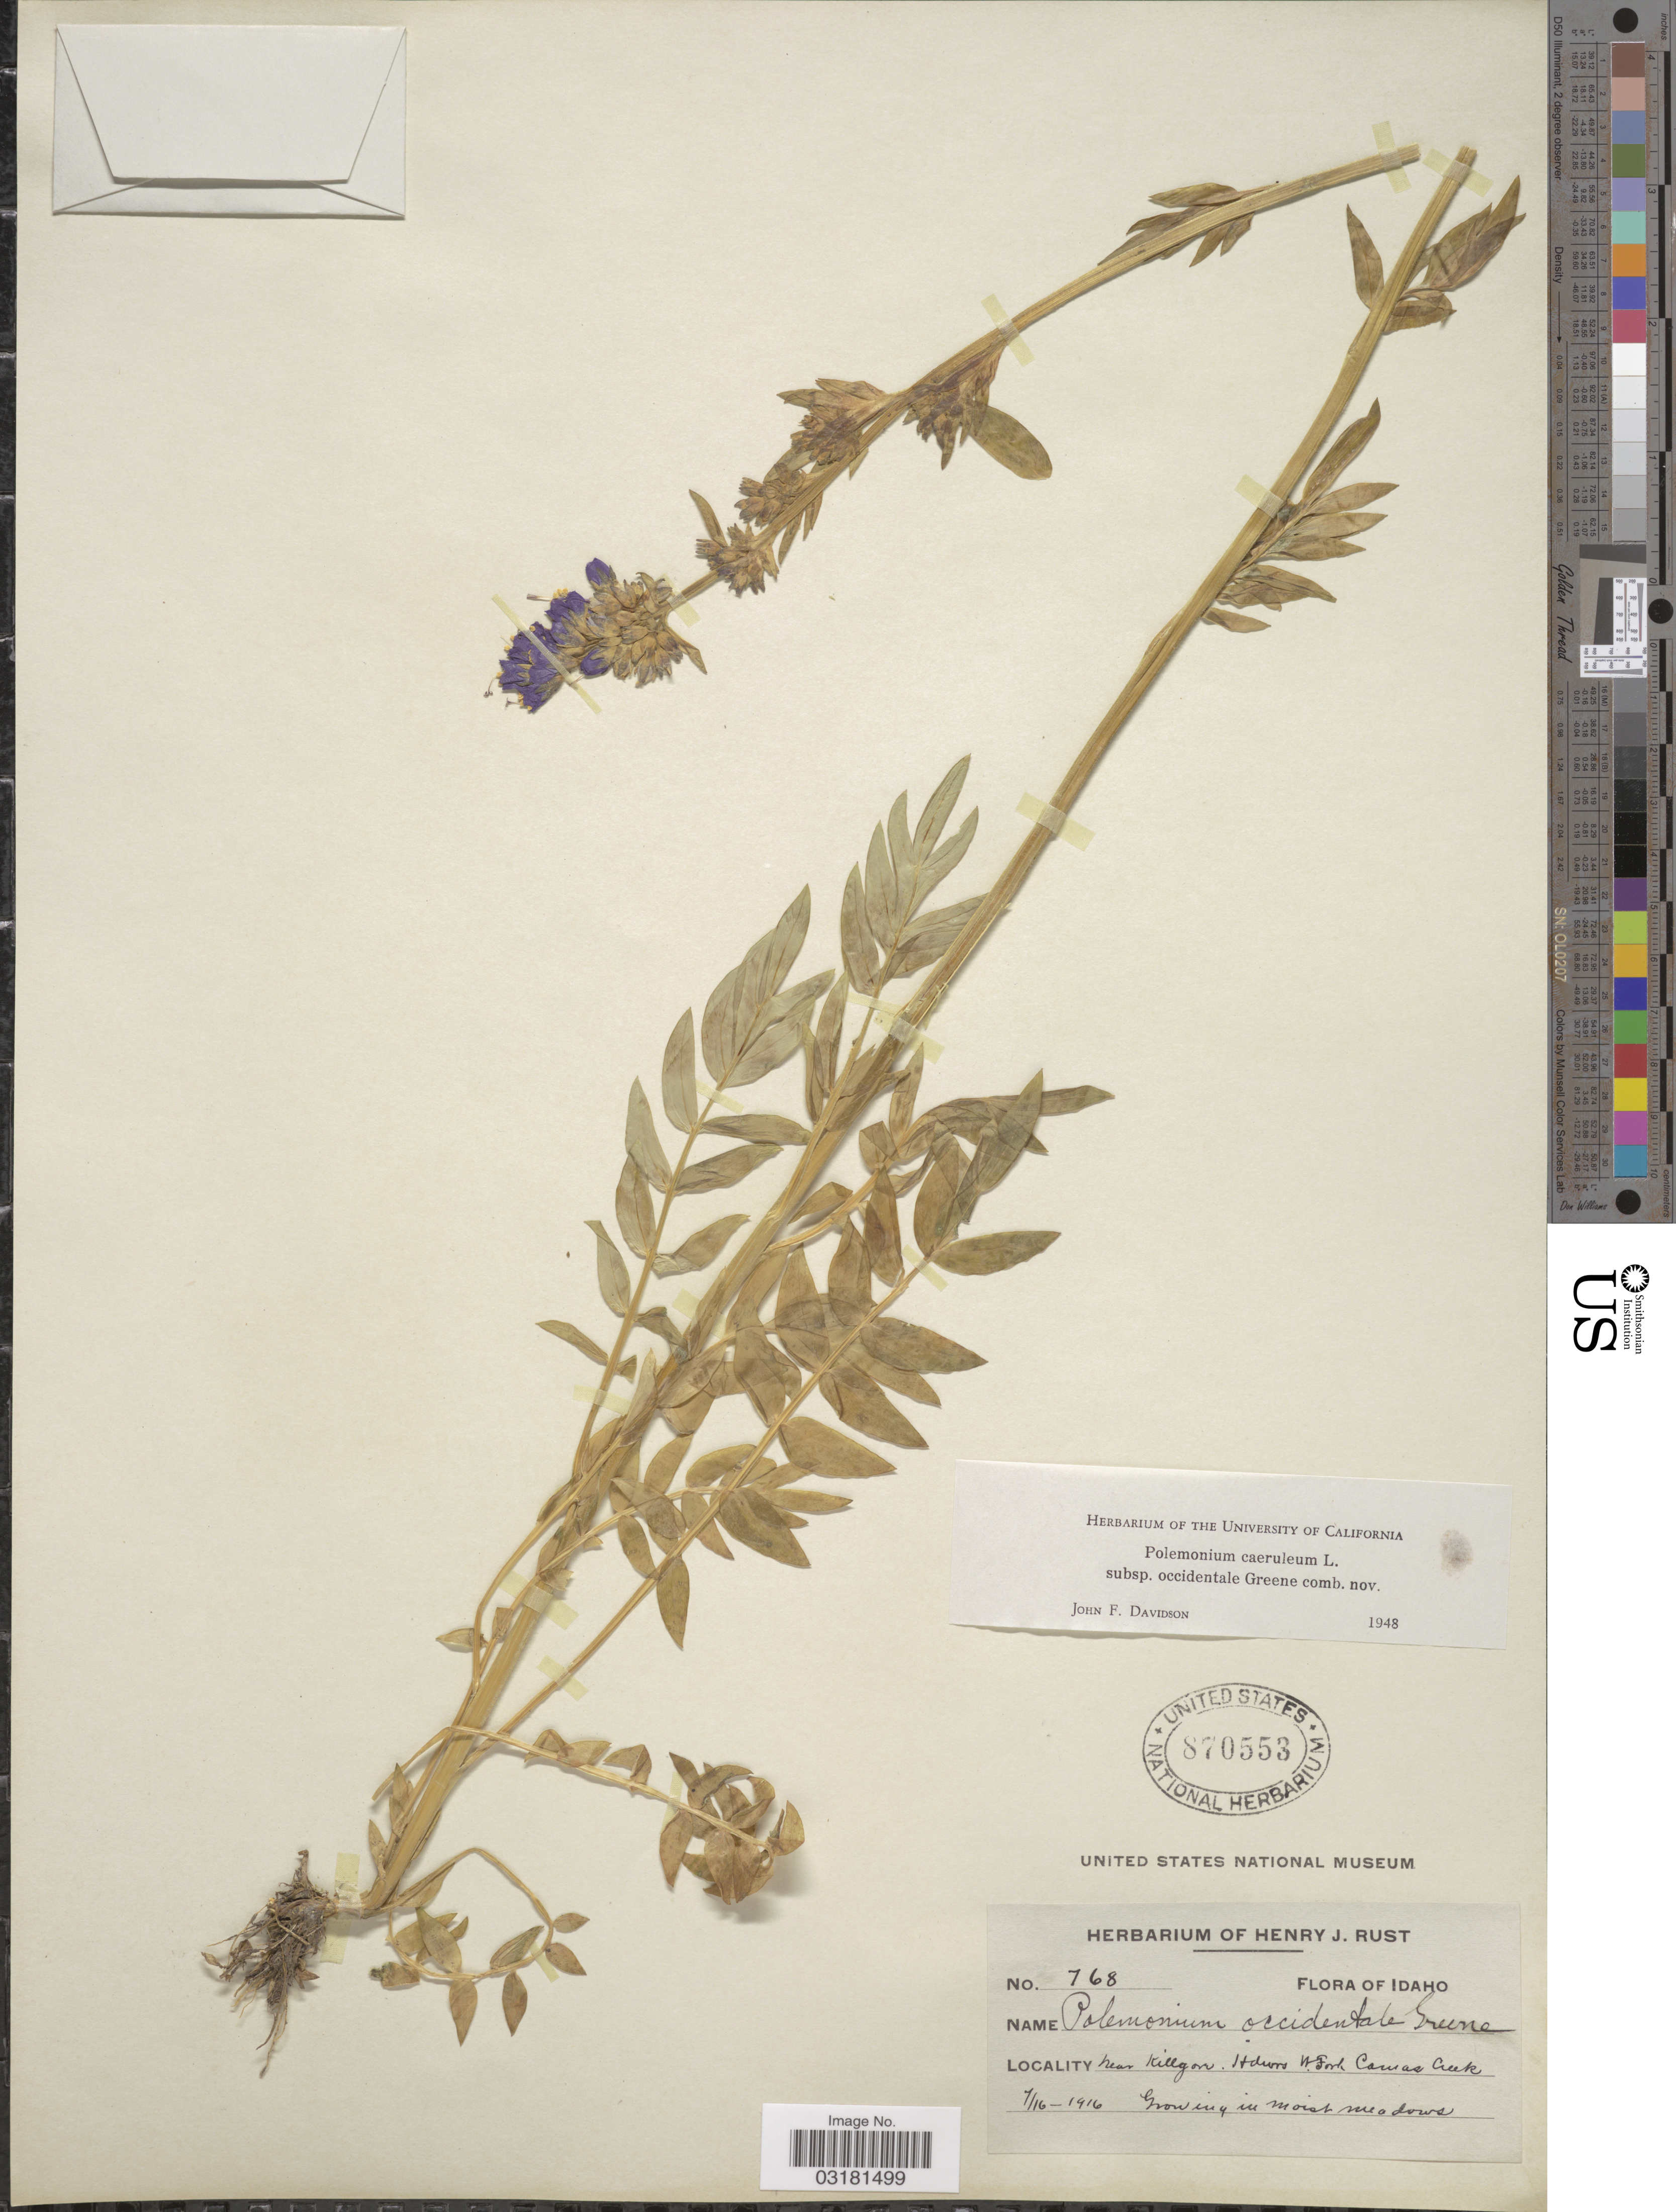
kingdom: Plantae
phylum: Tracheophyta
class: Magnoliopsida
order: Ericales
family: Polemoniaceae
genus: Polemonium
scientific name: Polemonium occidentale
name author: Greene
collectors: ex herb. Henry J. Rust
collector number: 768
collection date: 1916-07-16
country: United States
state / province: Idaho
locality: Near Killgore. Hdwrs [interpreted] N. Fork Camas Creek.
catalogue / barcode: US 870553